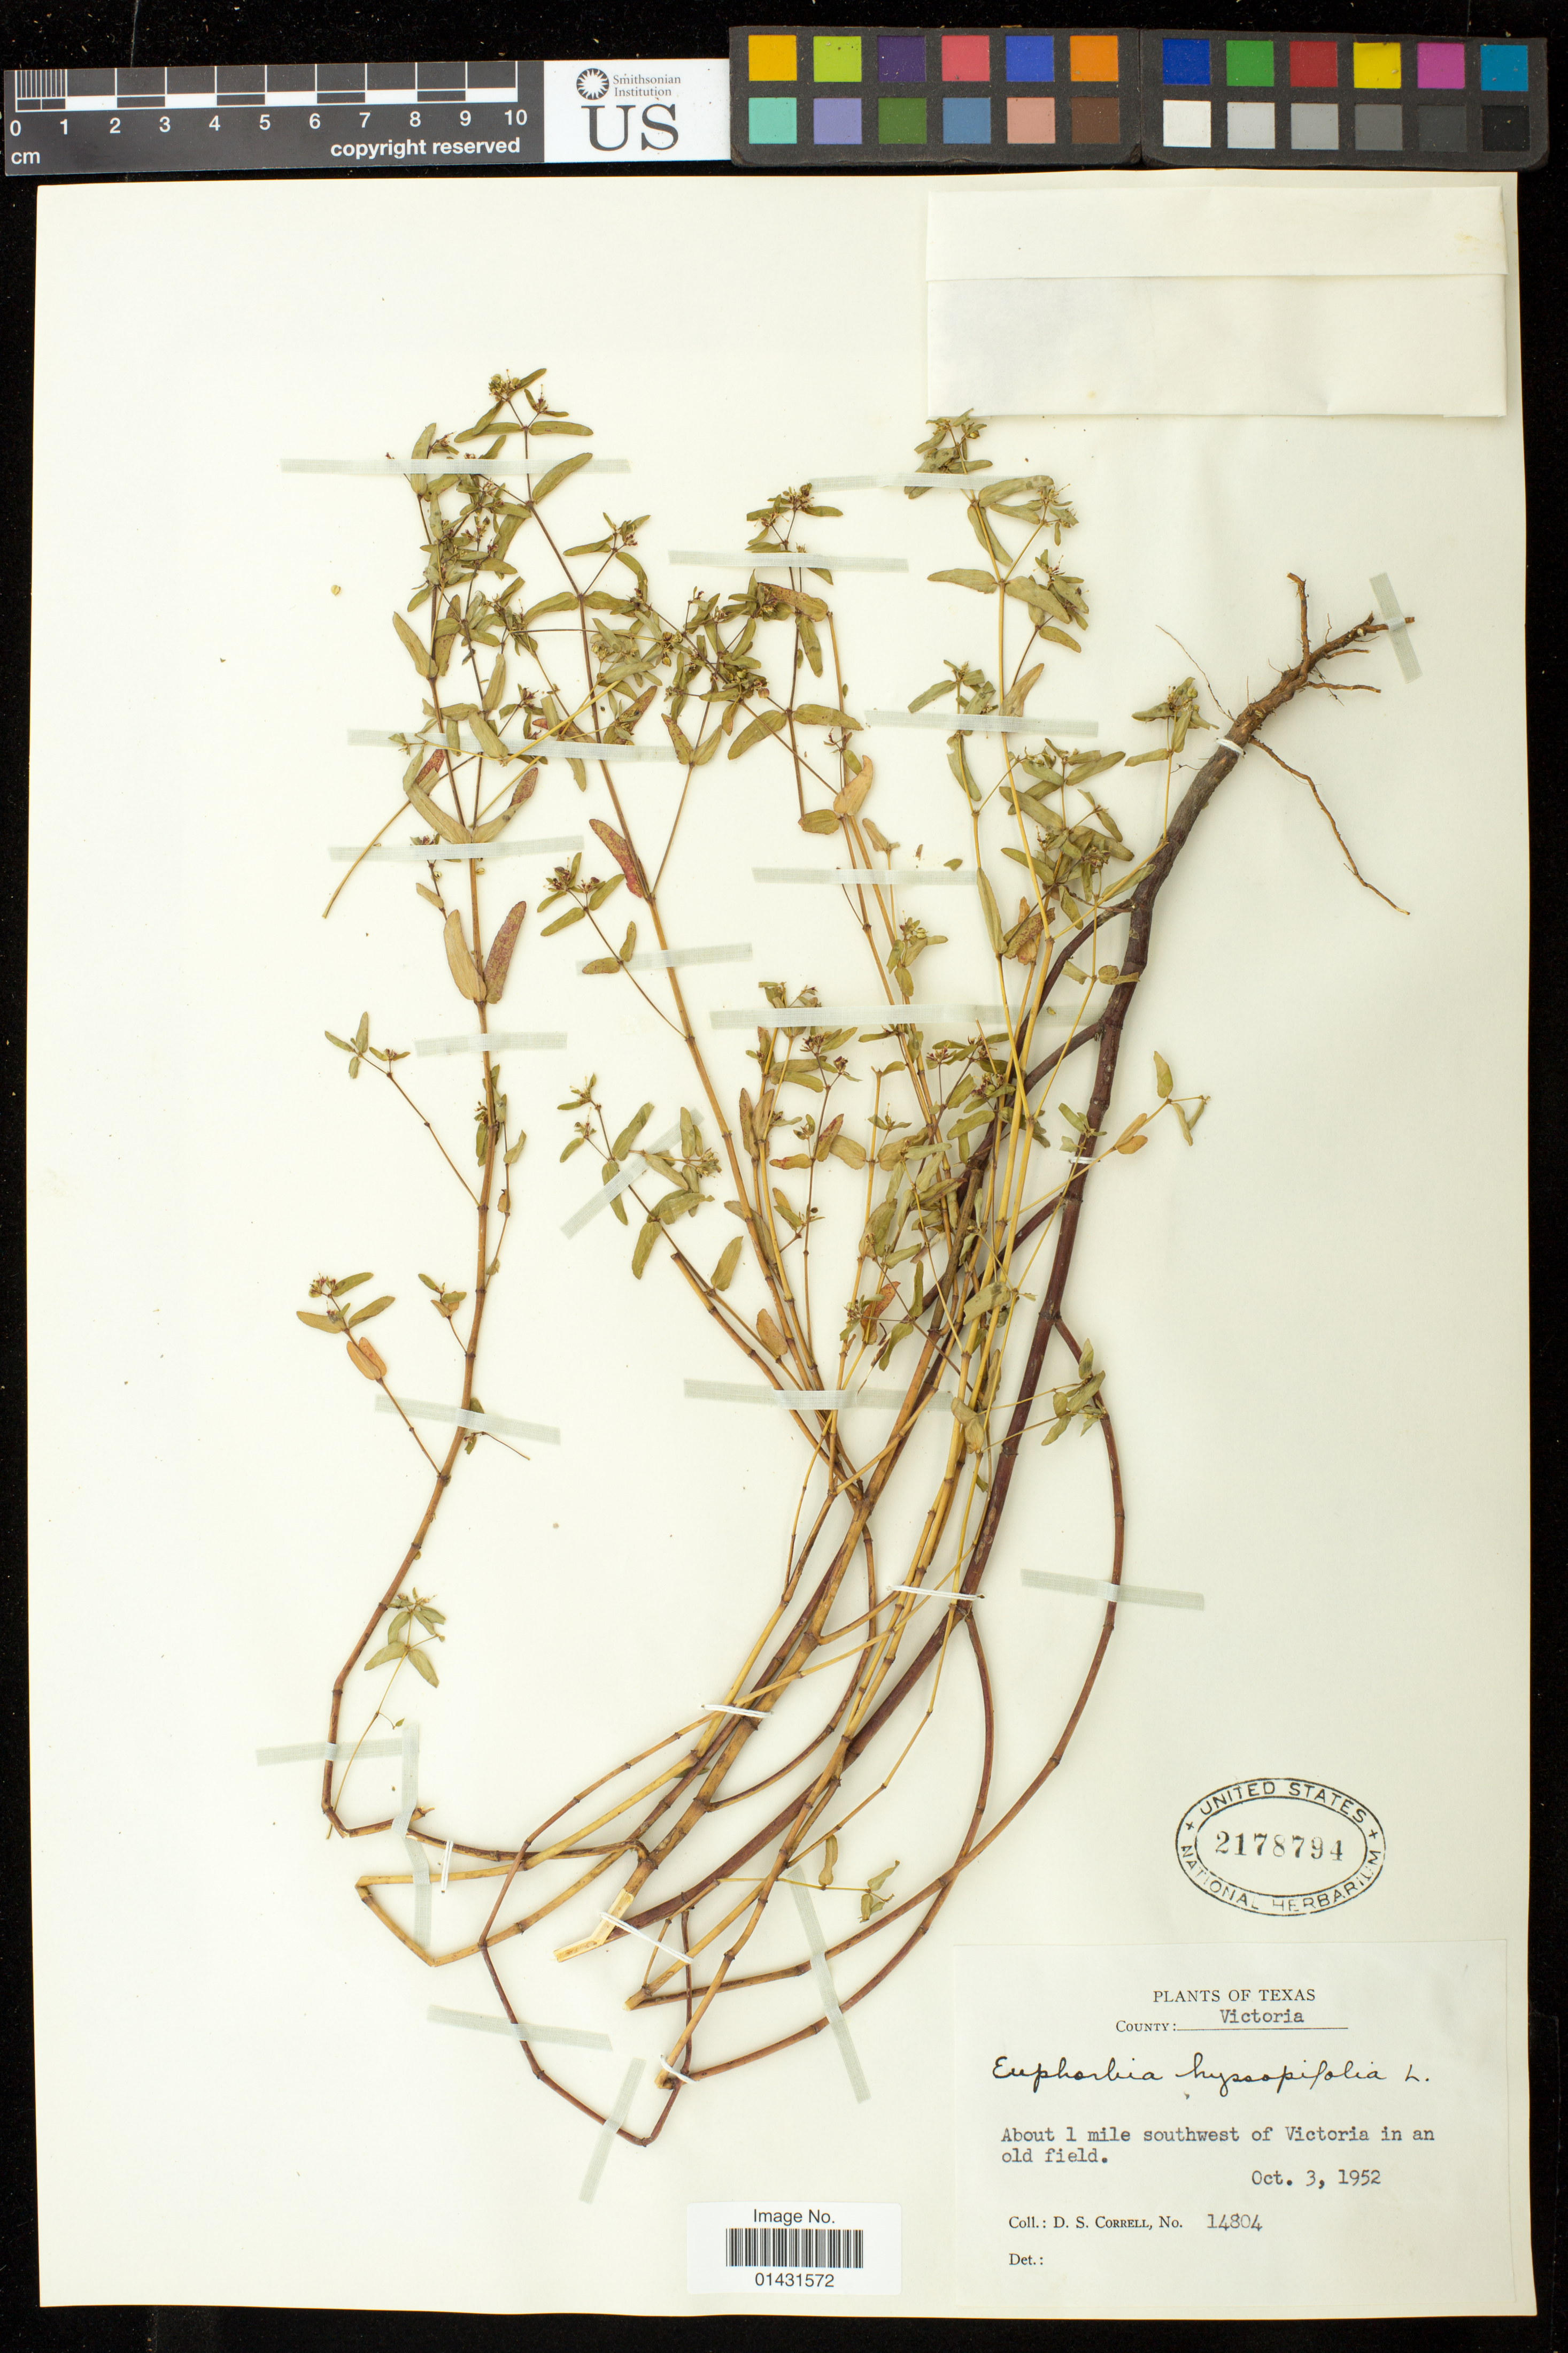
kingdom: Plantae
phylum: Tracheophyta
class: Magnoliopsida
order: Malpighiales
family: Euphorbiaceae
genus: Euphorbia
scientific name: Euphorbia hyssopifolia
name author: L.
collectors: D. S. Correll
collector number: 14804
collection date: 1952-10-03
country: United States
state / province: Texas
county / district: Victoria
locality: About 1 mile southwest of Victoria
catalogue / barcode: US 2178794